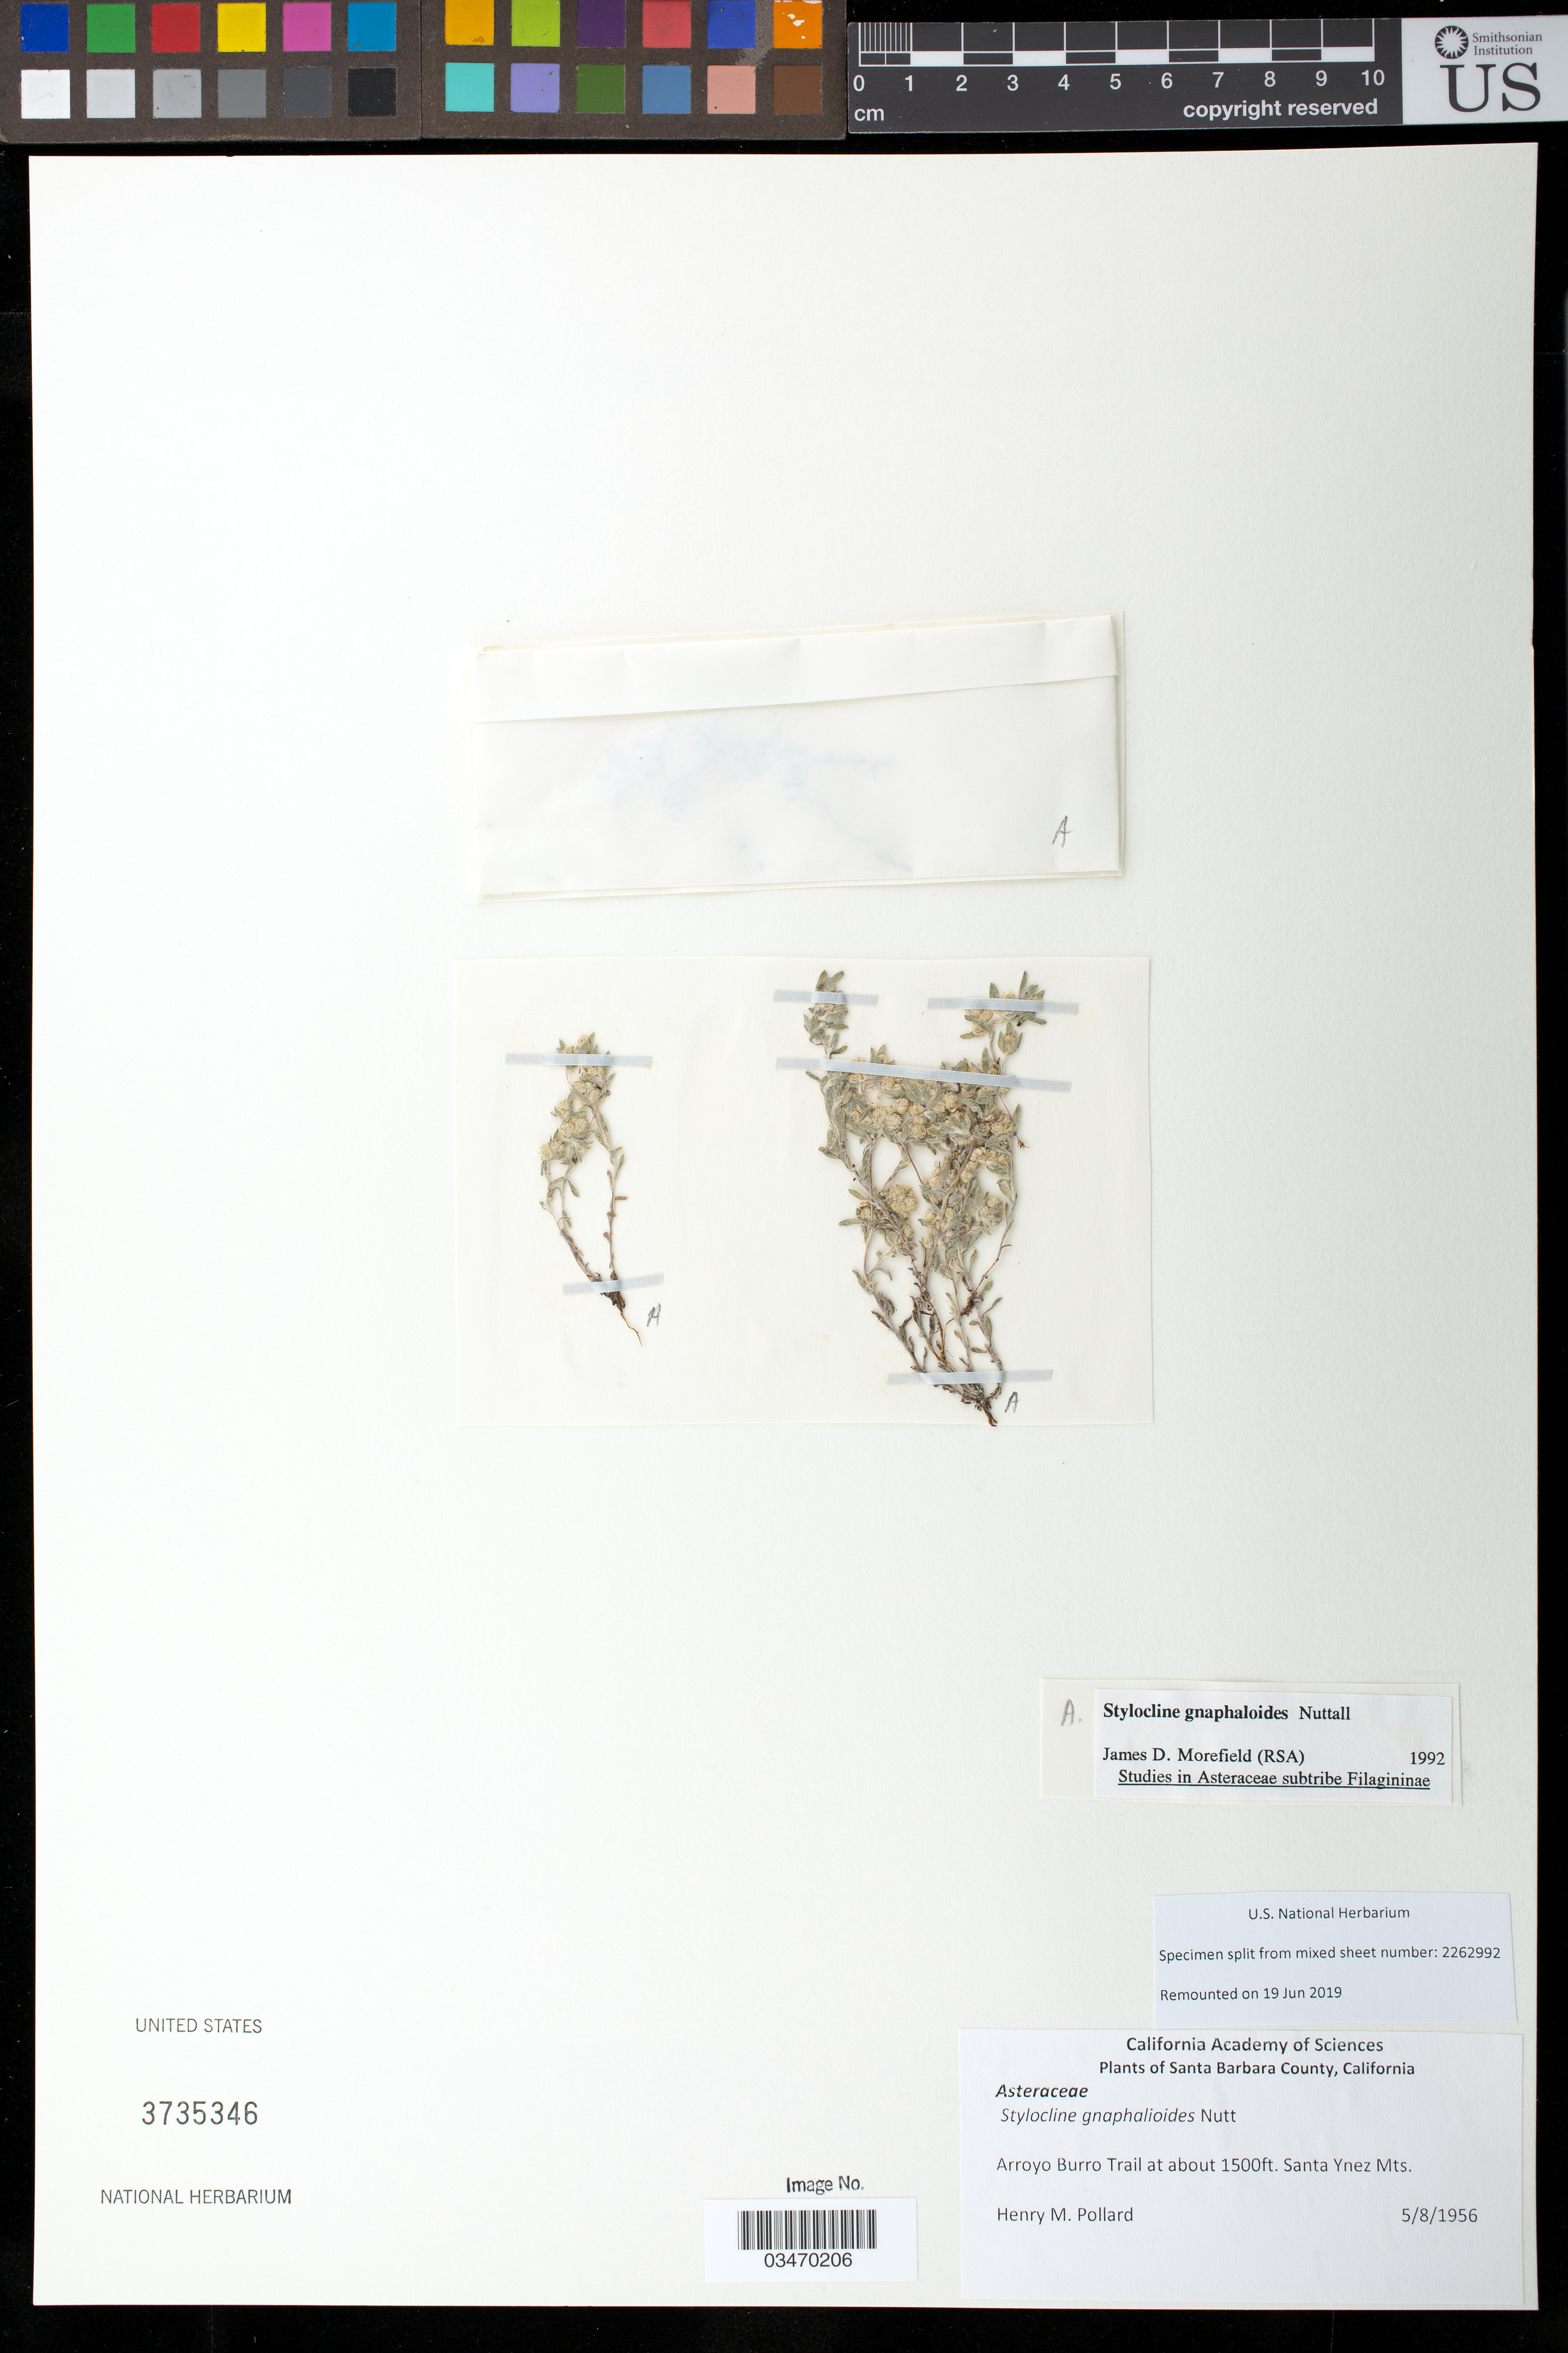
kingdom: Plantae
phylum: Tracheophyta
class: Magnoliopsida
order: Asterales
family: Asteraceae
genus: Stylocline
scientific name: Stylocline gnaphalioides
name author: Nutt.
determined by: Morefield, James D., (RSA), Rancho Santa Ana Botanic Garden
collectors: H. M. Pollard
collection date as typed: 5 May 1956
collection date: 1956-05-05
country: United States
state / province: California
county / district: Santa Barbara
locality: Santa Ynes Mts. Arroyo Burro Trail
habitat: trailside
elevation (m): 457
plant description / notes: Specimen split from mixed sheet no. 2262992. Remounted on 19 Jun 2019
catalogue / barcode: US 3735346